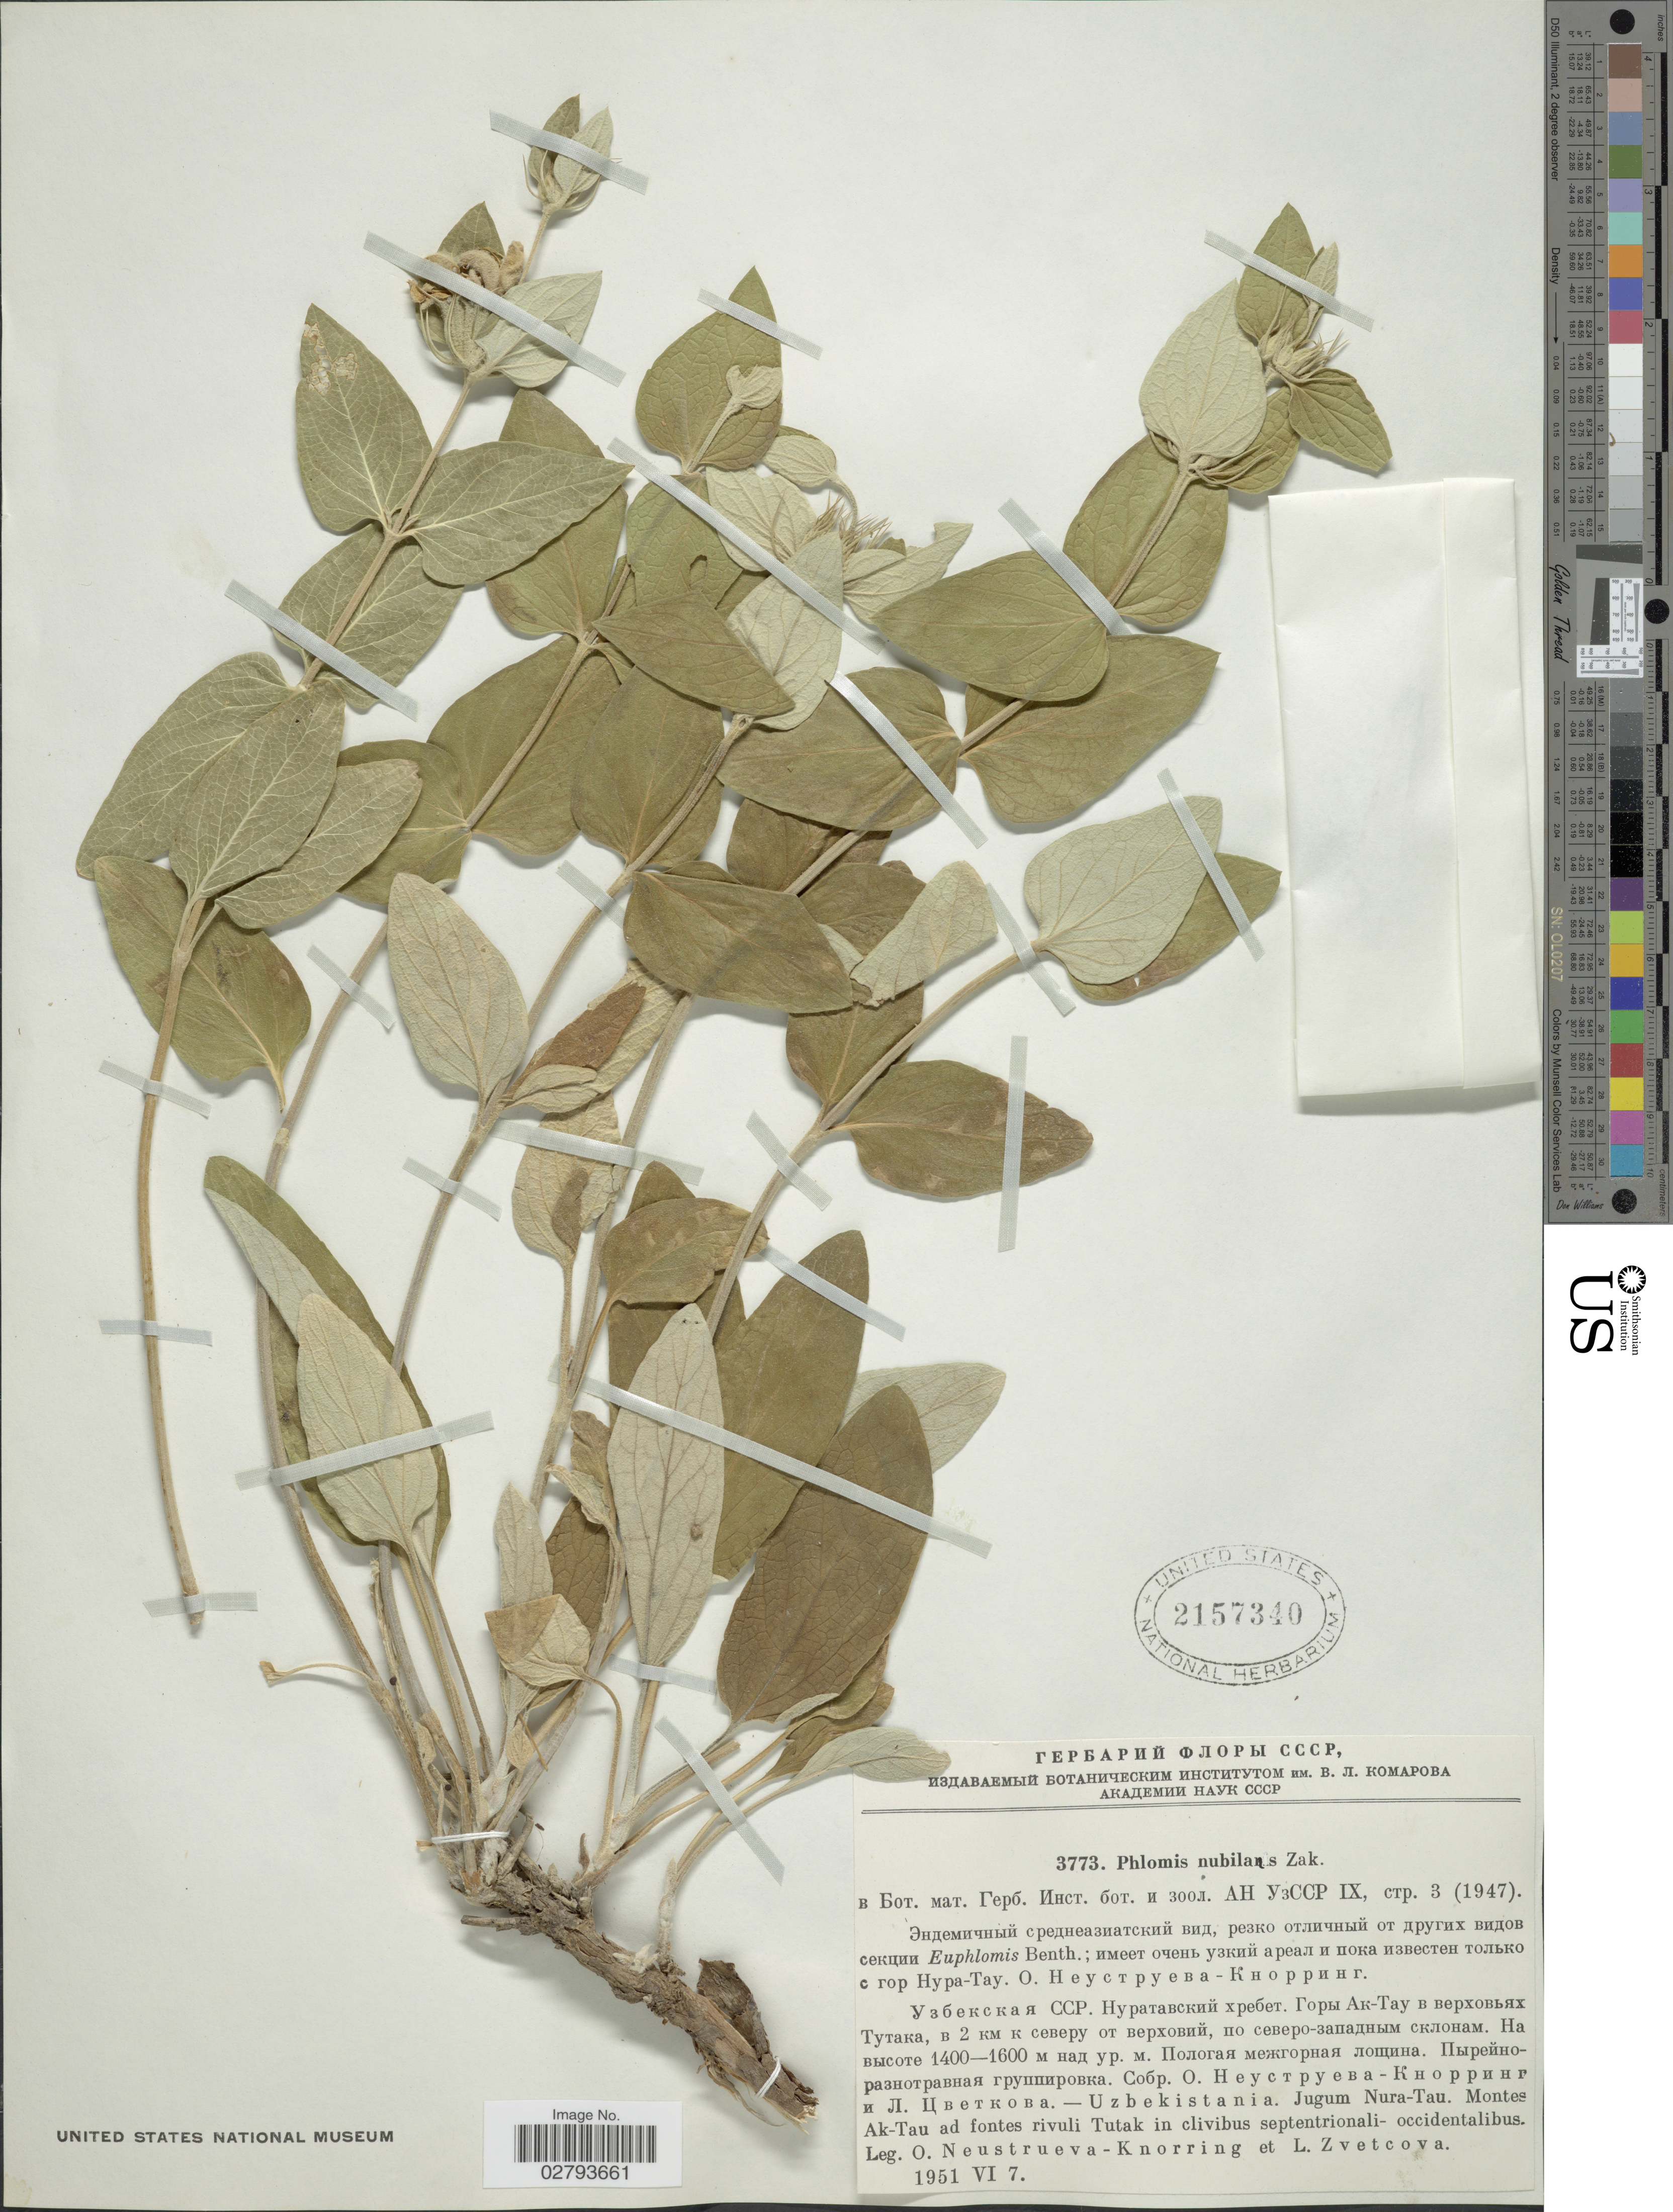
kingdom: Plantae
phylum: Tracheophyta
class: Magnoliopsida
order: Lamiales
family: Lamiaceae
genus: Phlomis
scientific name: Phlomis nubilans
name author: Zakirov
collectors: O. Neustrueva-Knorring & L. Zvetcova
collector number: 3773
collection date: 1951-06-07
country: Uzbekistan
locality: Jugum Nura-Tau. Montes Ak-Tau ad fontes rivuli Tutak in clivibus septentrionali- occidentalibus.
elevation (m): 1400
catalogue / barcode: US 2157340